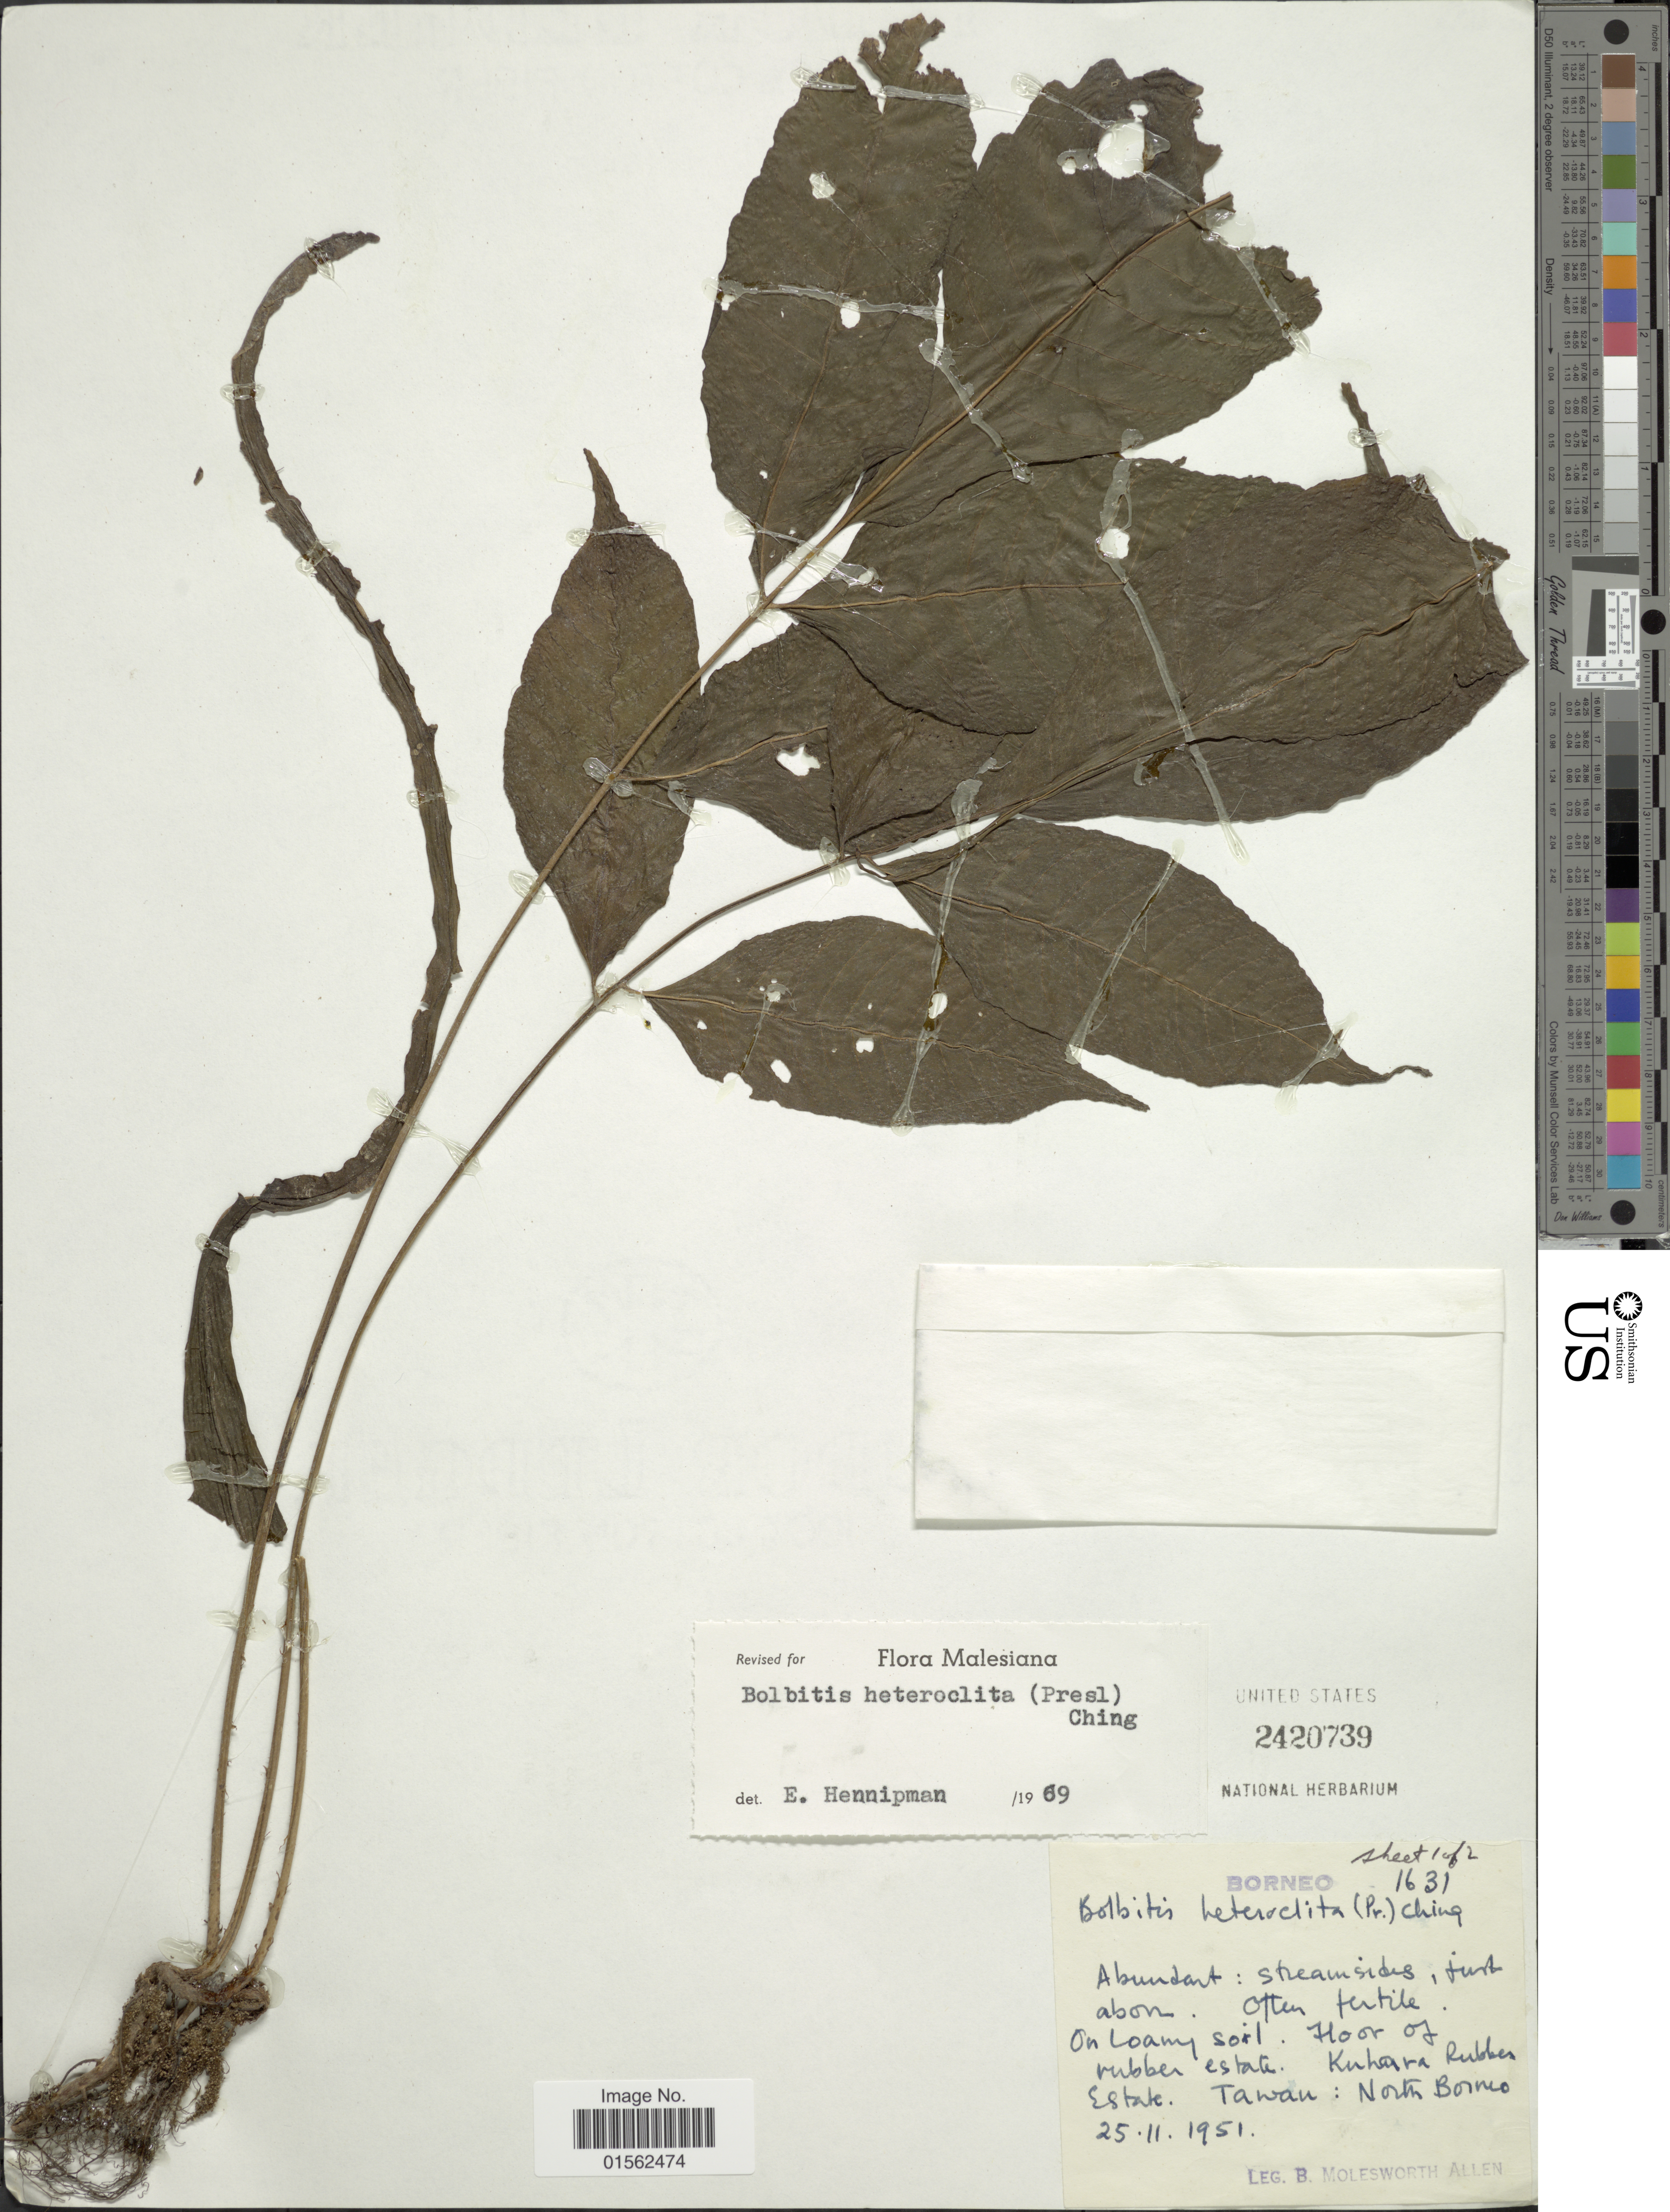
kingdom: Plantae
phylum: Tracheophyta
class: Polypodiopsida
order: Polypodiales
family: Dryopteridaceae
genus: Bolbitis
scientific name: Bolbitis heteroclita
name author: (C. Presl) Ching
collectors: B. E. G. Molesworth-Allen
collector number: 1631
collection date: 1951-11-25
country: Malaysia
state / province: Sabah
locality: Kuhara Rubber Estate. Tawau: North Borneo.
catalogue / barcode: US 2420739